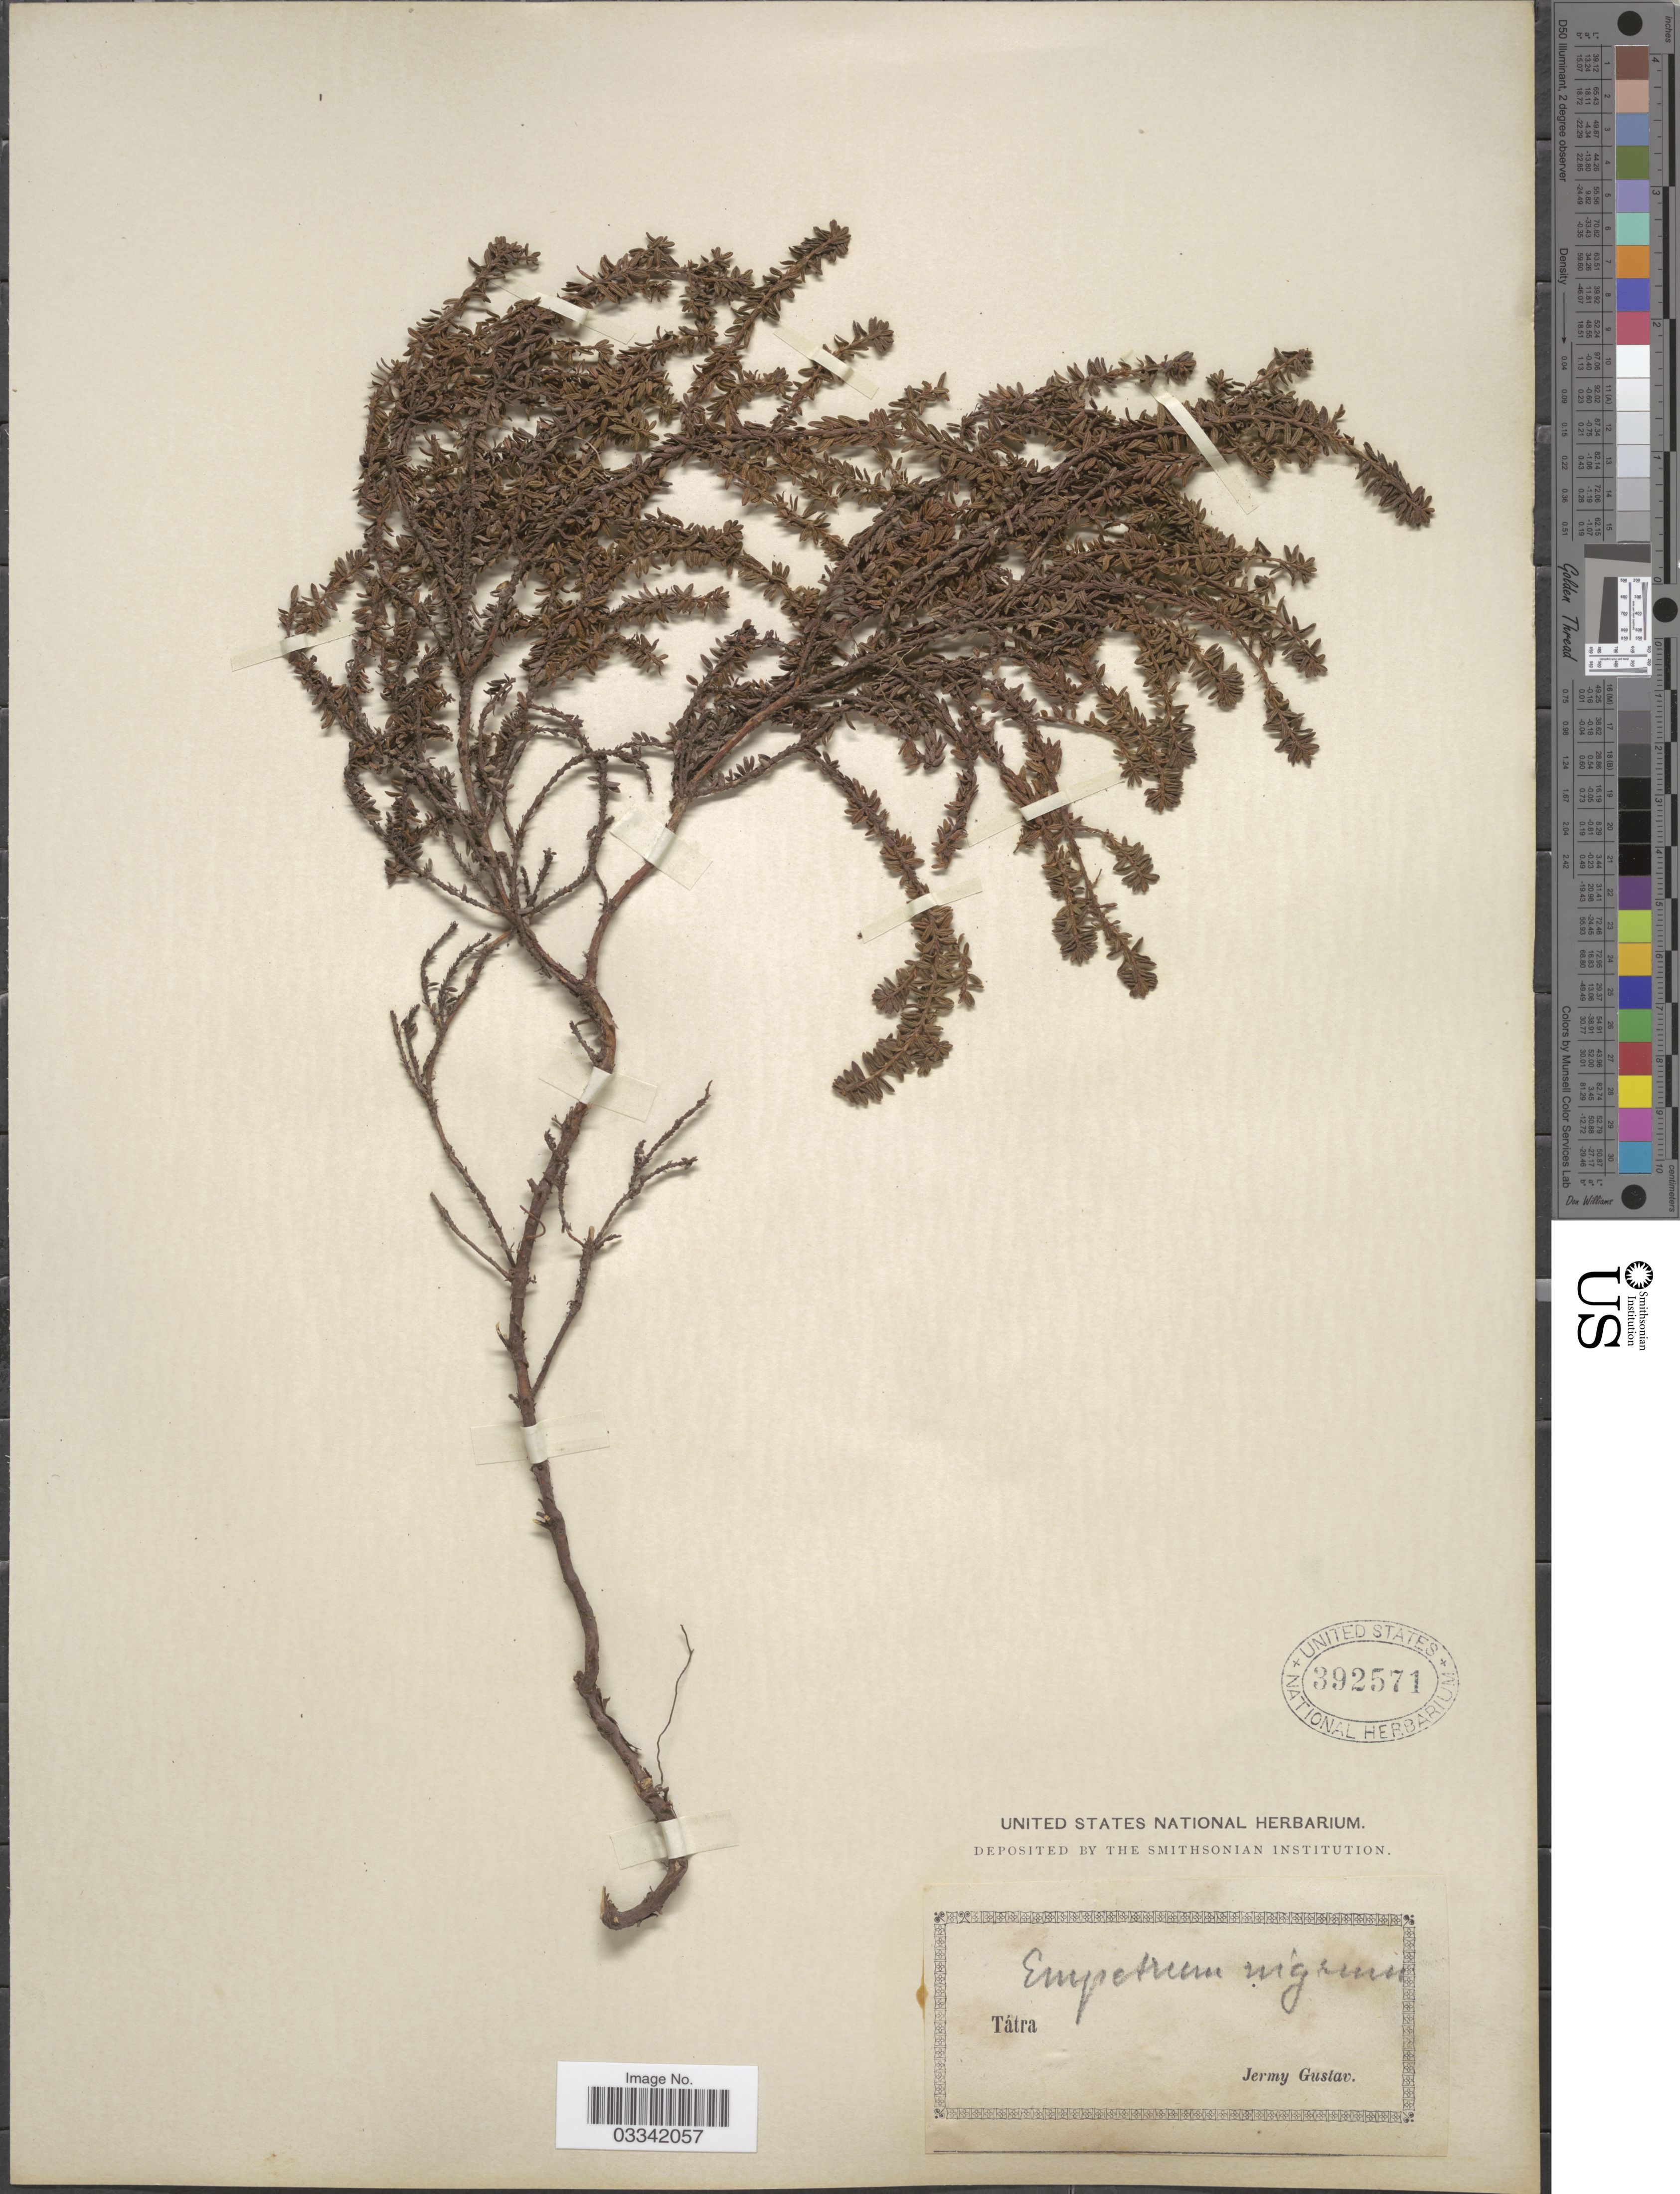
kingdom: Plantae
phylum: Tracheophyta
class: Magnoliopsida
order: Ericales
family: Ericaceae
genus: Empetrum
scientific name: Empetrum nigrum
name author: L.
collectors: J. Gustav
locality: Tátra.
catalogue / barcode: US 392571